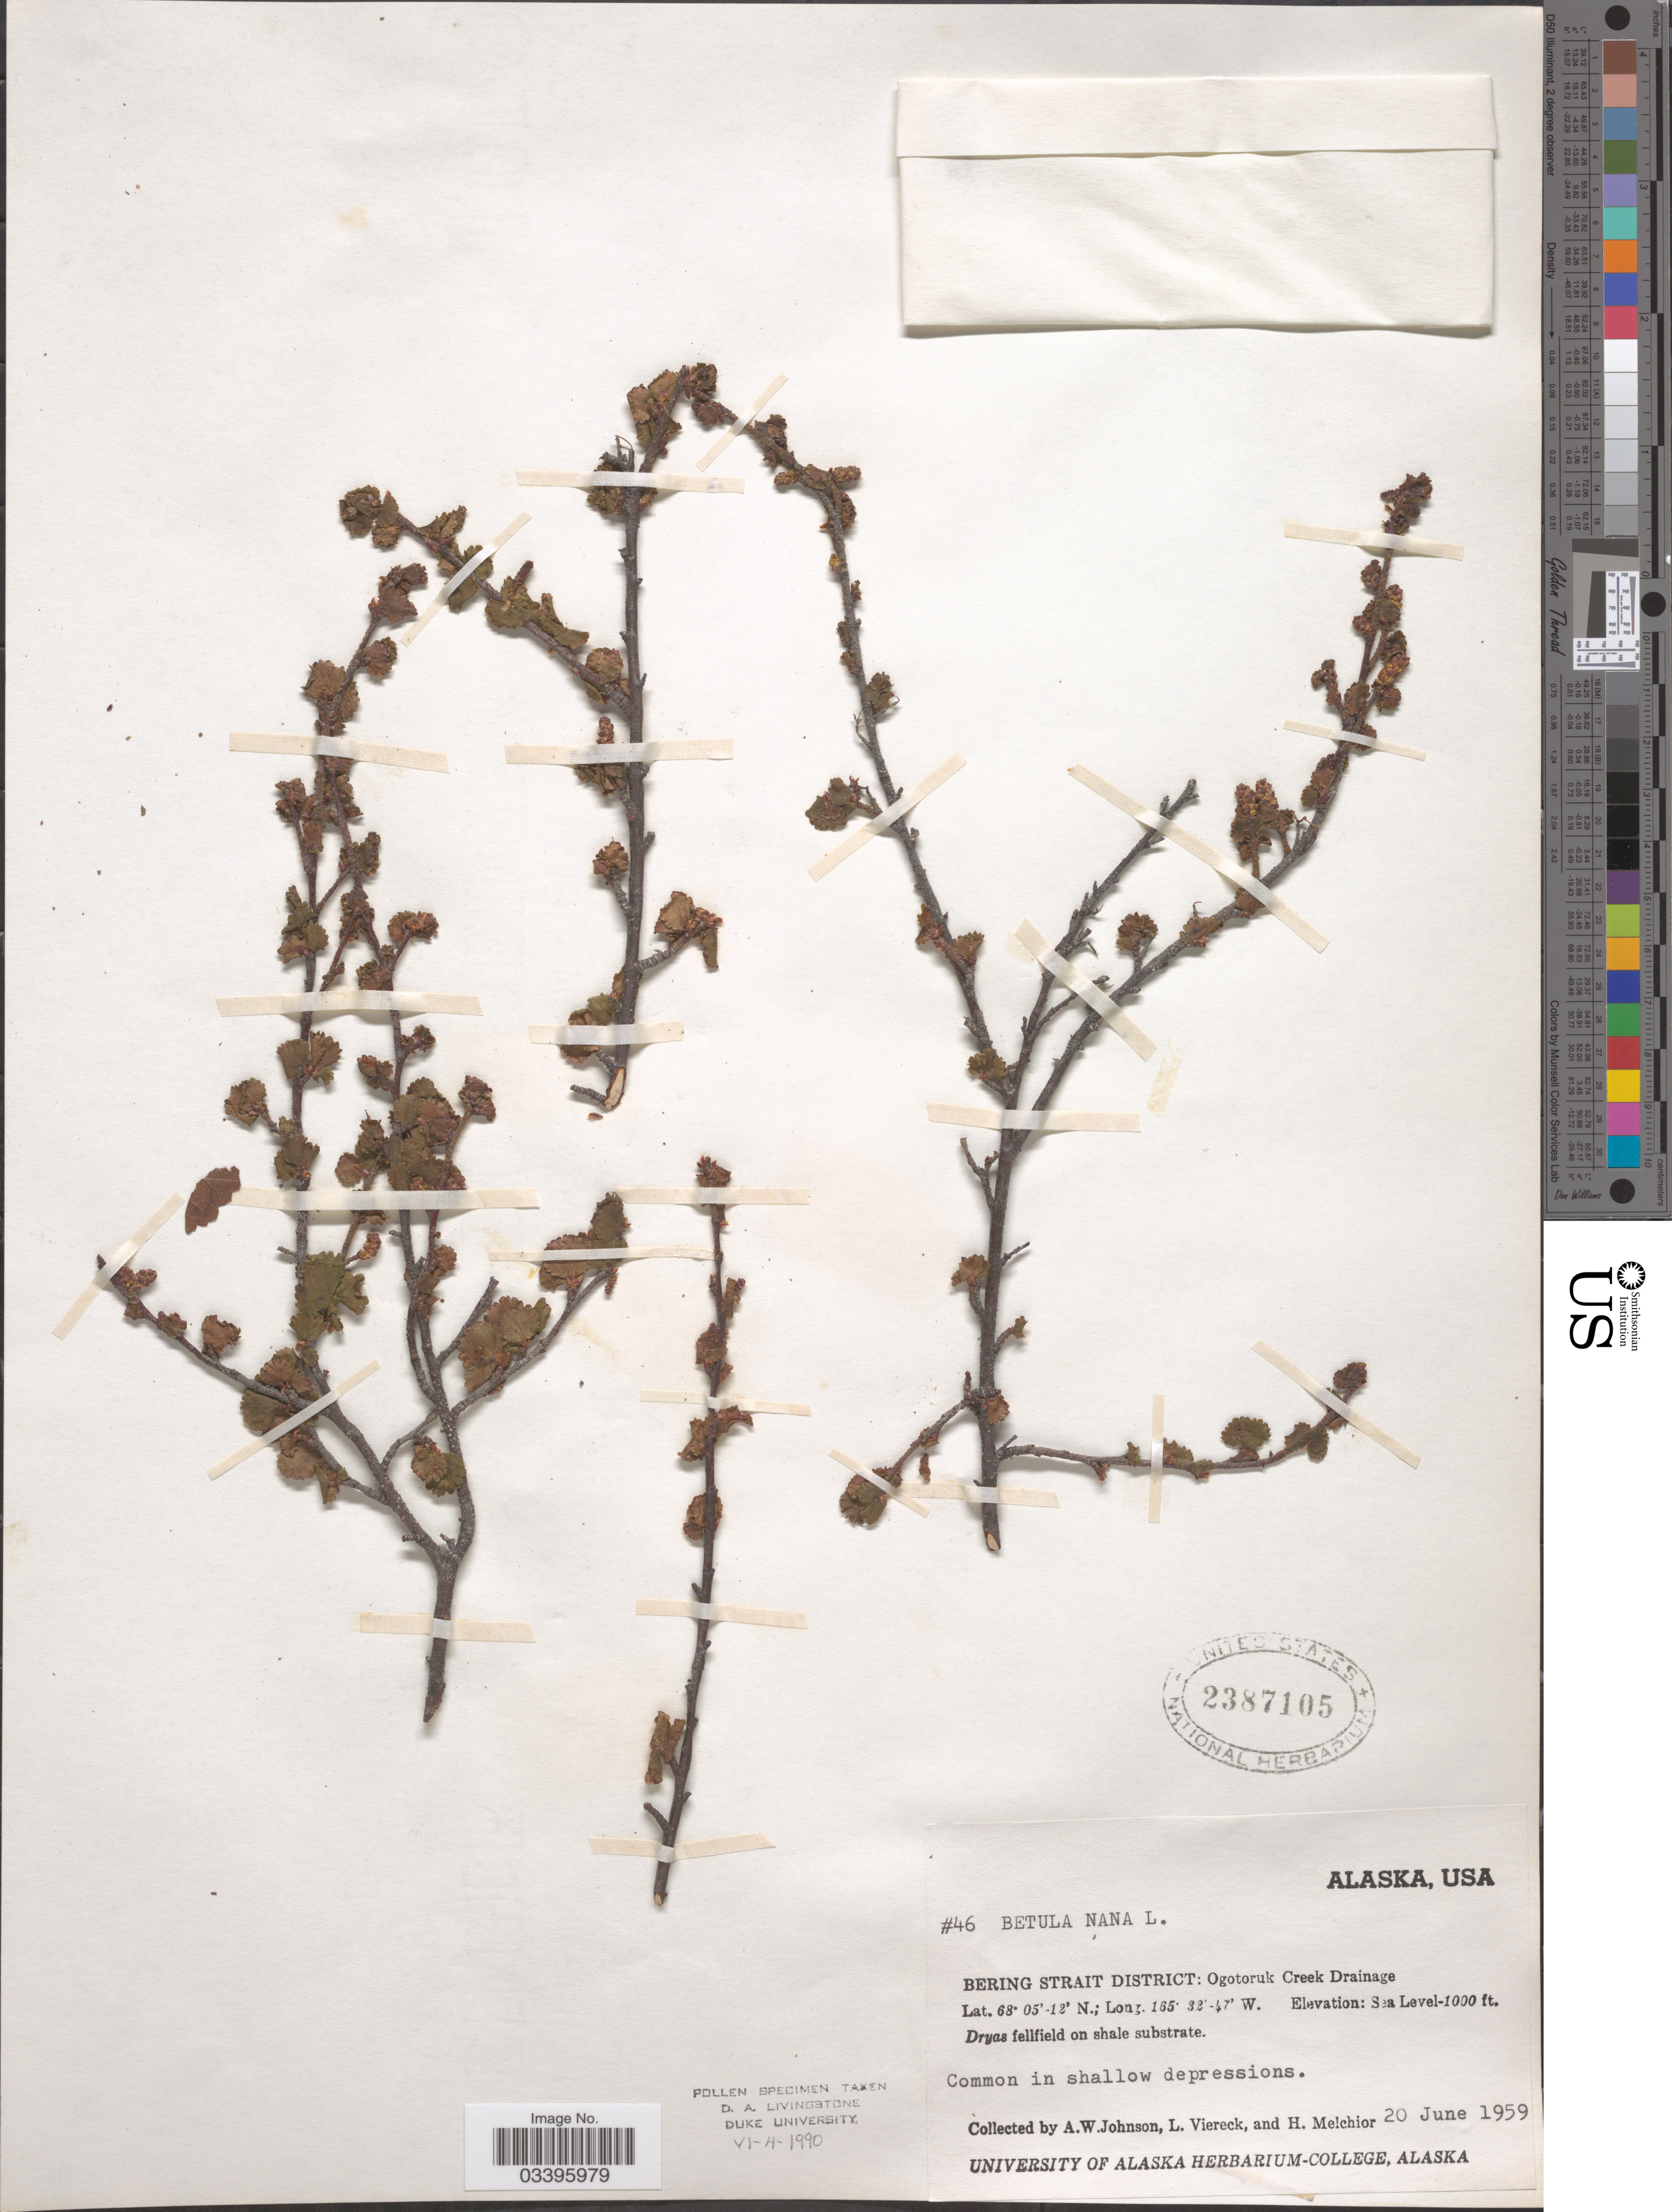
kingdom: Plantae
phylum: Tracheophyta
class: Magnoliopsida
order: Fagales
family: Betulaceae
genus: Betula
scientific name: Betula nana subsp. exilis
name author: L.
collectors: A. W. Johnson, L. Viereck & H. Melchior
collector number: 46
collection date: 1959-06-20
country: United States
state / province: Alaska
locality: Bering Strait District: Ogotruk Creek Drainage.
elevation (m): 0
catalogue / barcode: US 2387105